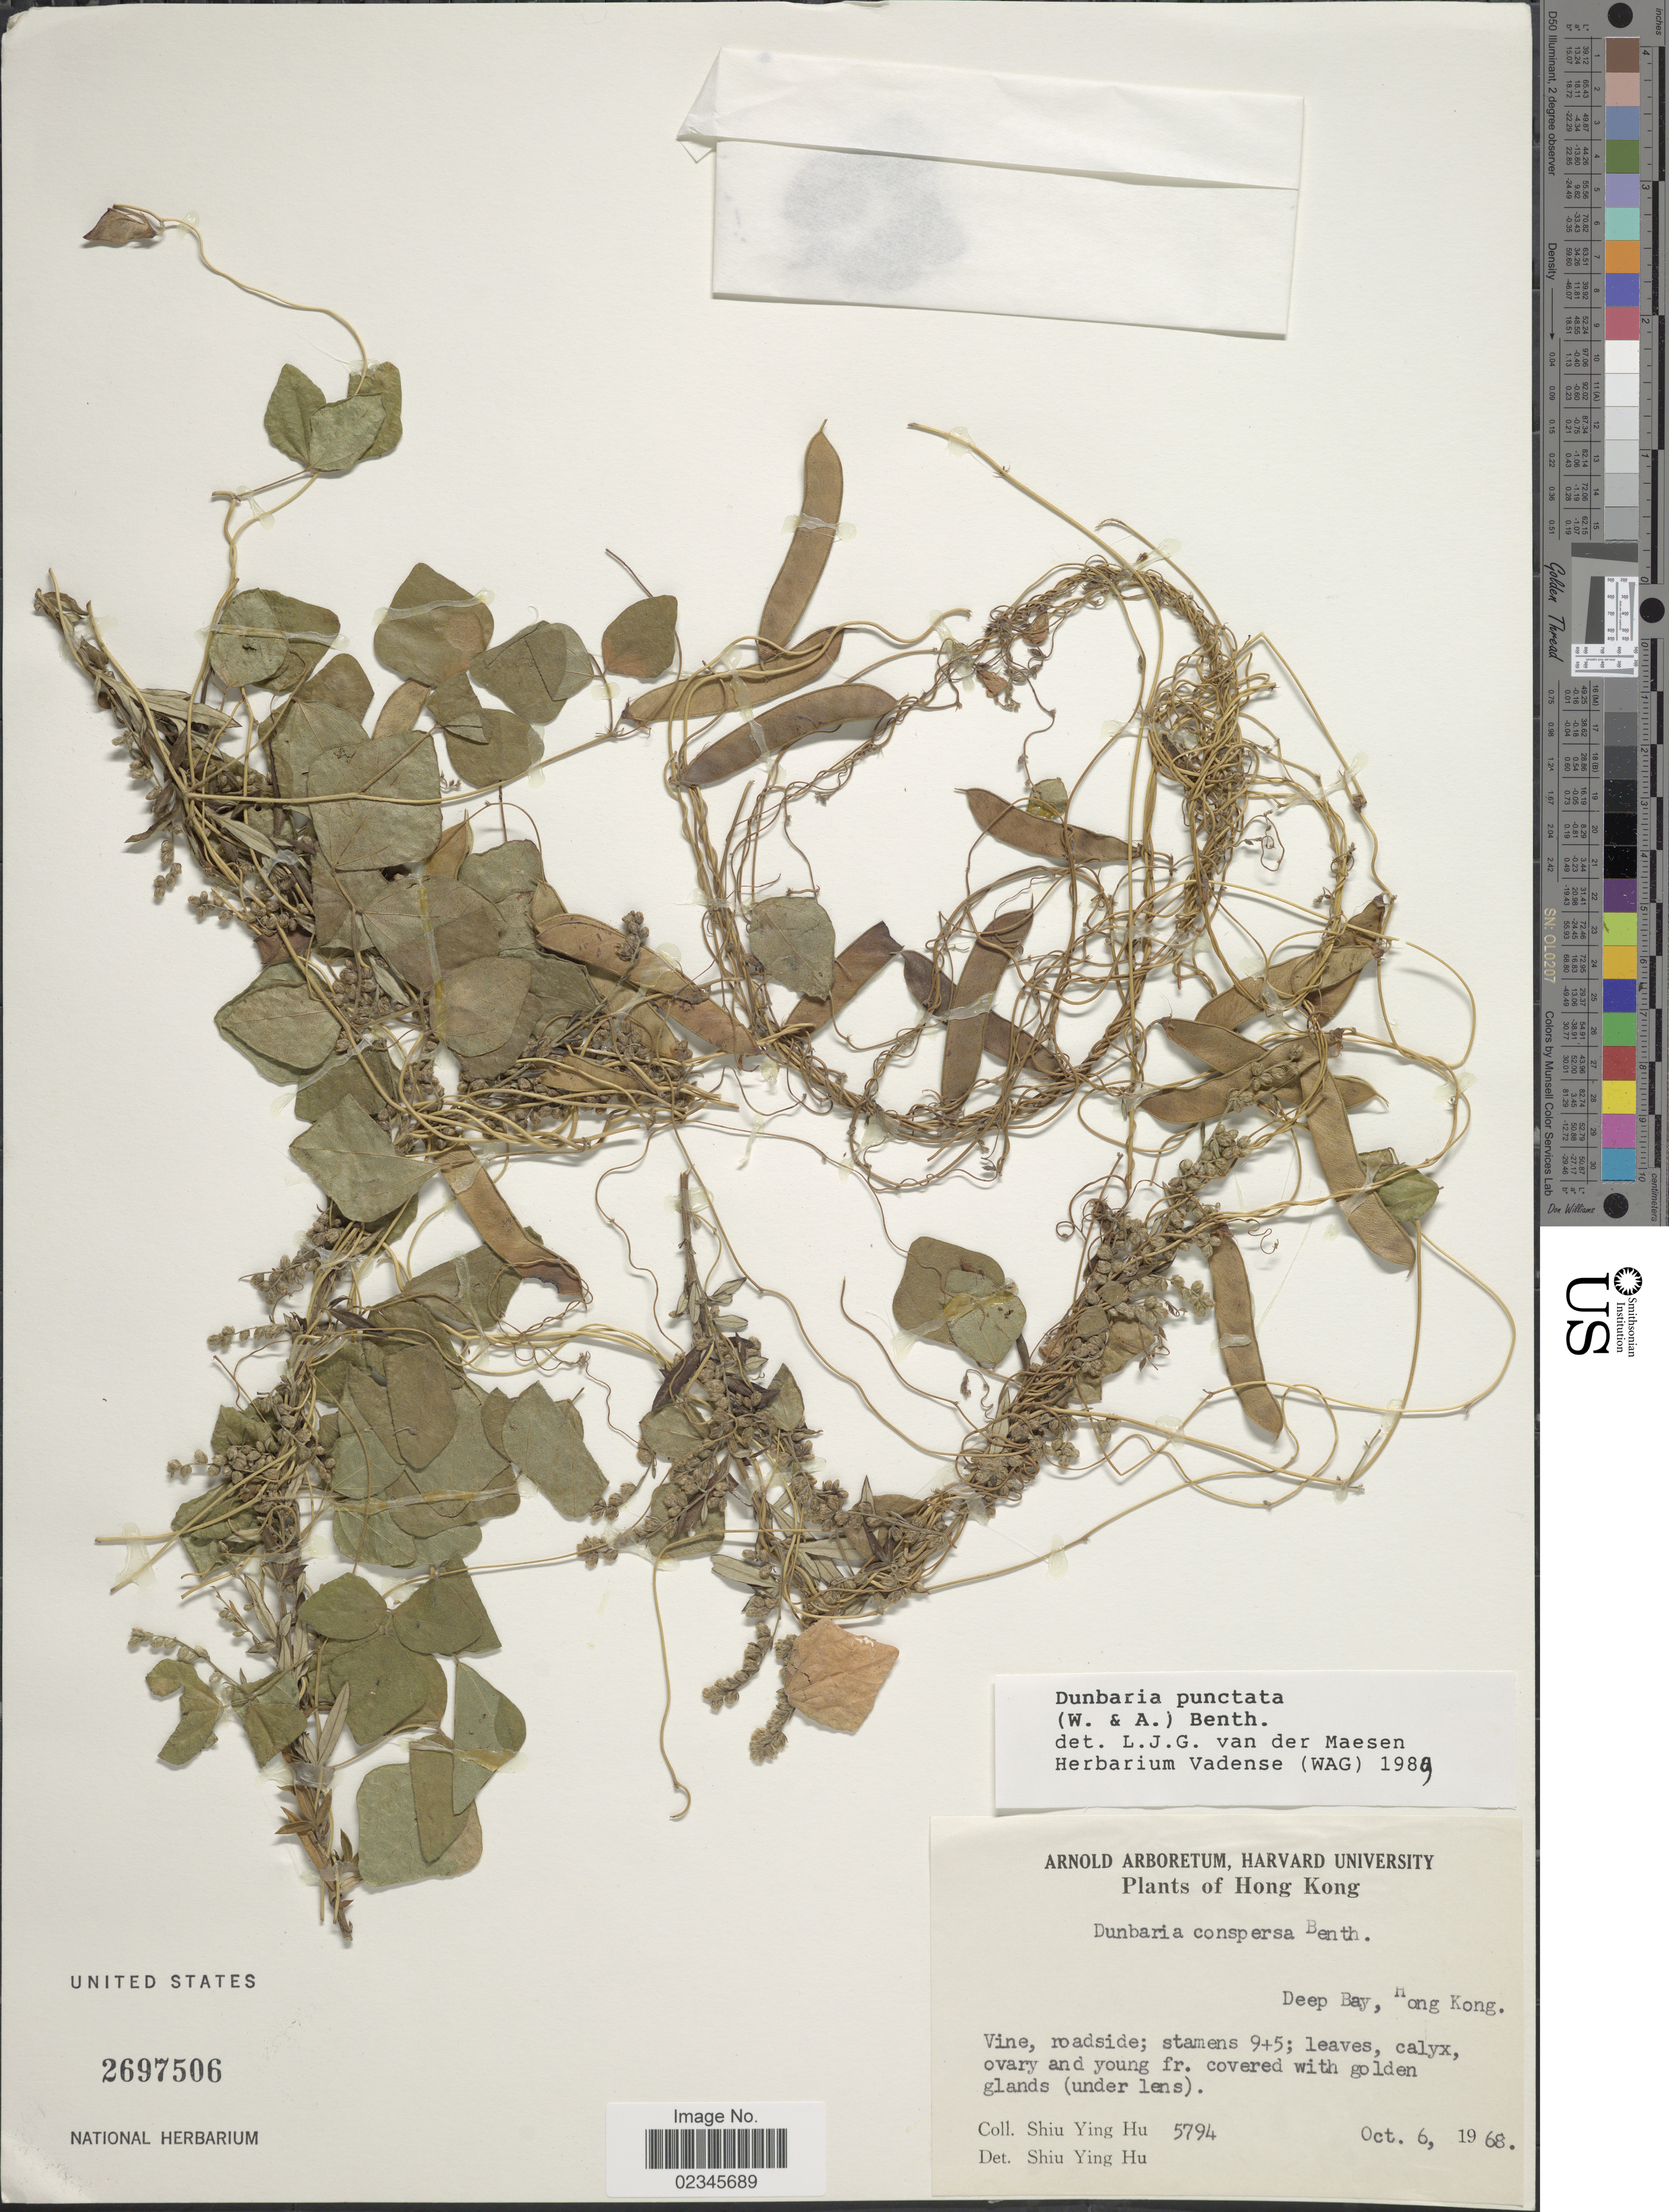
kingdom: Plantae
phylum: Tracheophyta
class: Magnoliopsida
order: Fabales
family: Fabaceae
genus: Dunbaria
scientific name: Dunbaria punctata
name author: (Wight & Arn.) Benth.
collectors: S. Y. Hu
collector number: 5794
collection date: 1968-10-06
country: China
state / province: Hong Kong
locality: Deep Bay, roadside.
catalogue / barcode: US 2697506